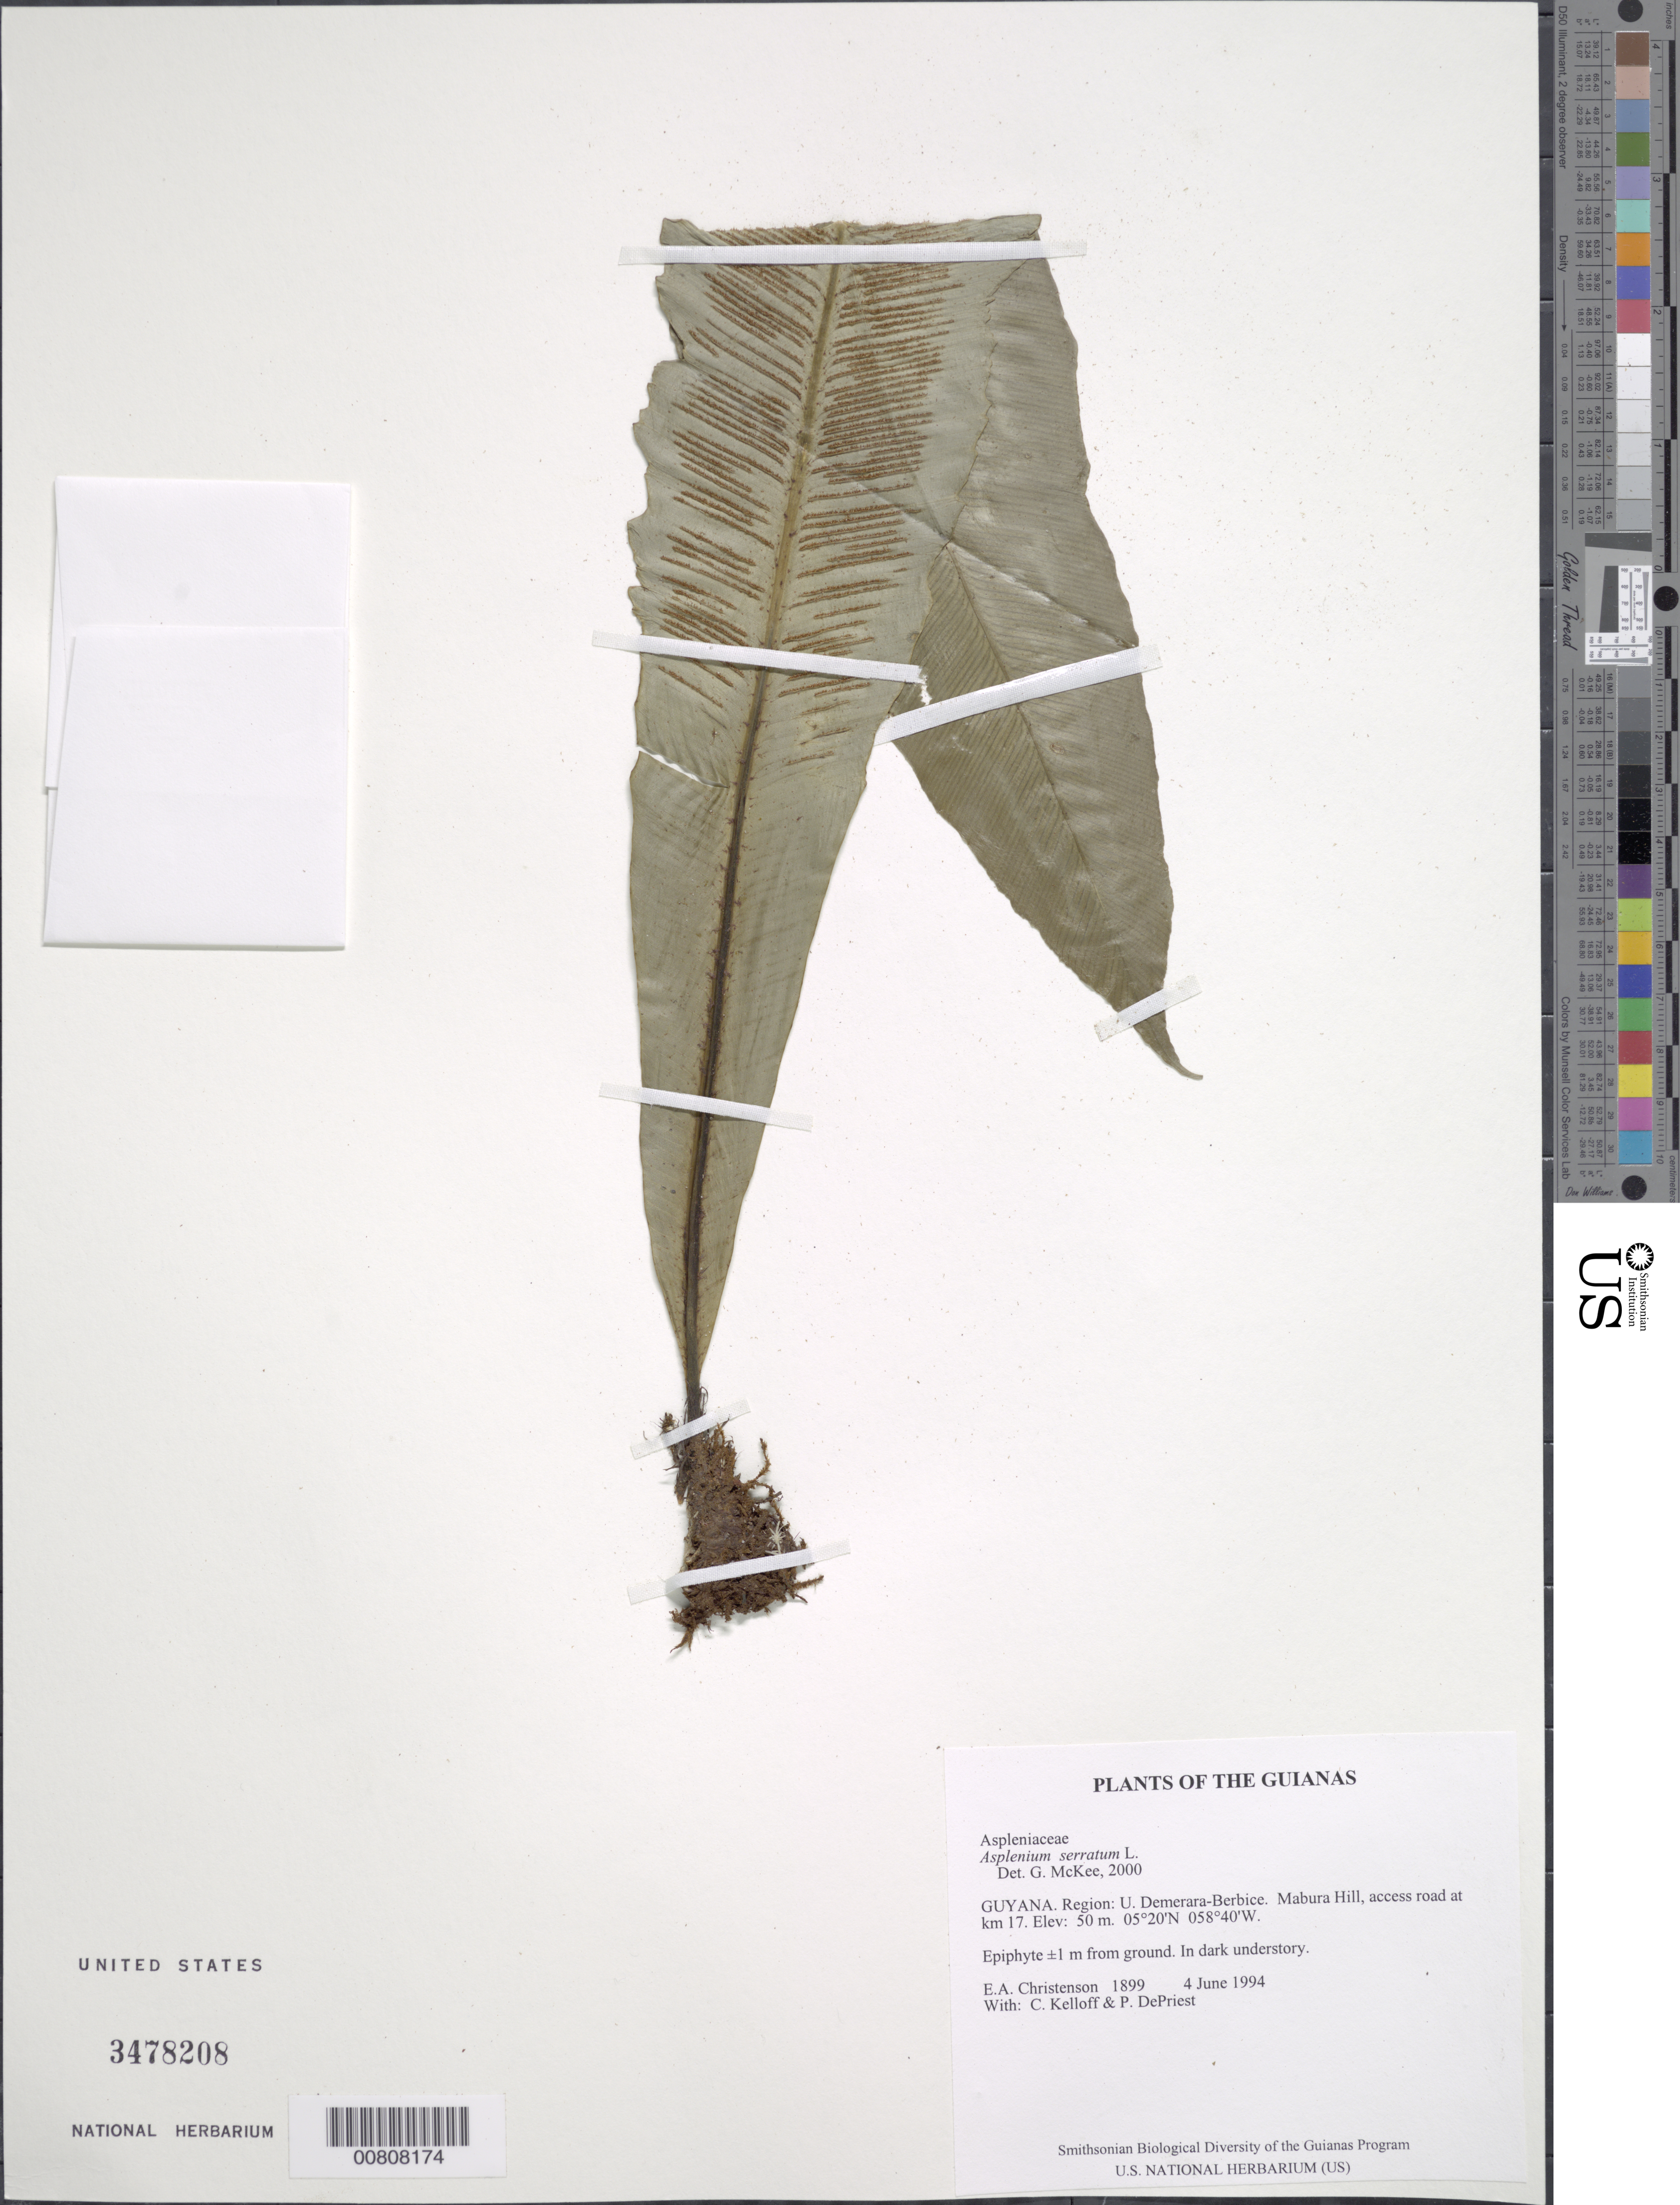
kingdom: Plantae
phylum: Tracheophyta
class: Polypodiopsida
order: Polypodiales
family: Aspleniaceae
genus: Asplenium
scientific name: Asplenium serratum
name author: L.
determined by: McKee, G. S., (US), NMNH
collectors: E. A. Christenson, C. L. Kelloff & P. DePriest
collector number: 1899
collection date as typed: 4 June 1994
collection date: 1994-06-04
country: Guyana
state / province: U. Demerara-Berbice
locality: Mabura Hill, access road at km 17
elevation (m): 50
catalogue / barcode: US 3478208